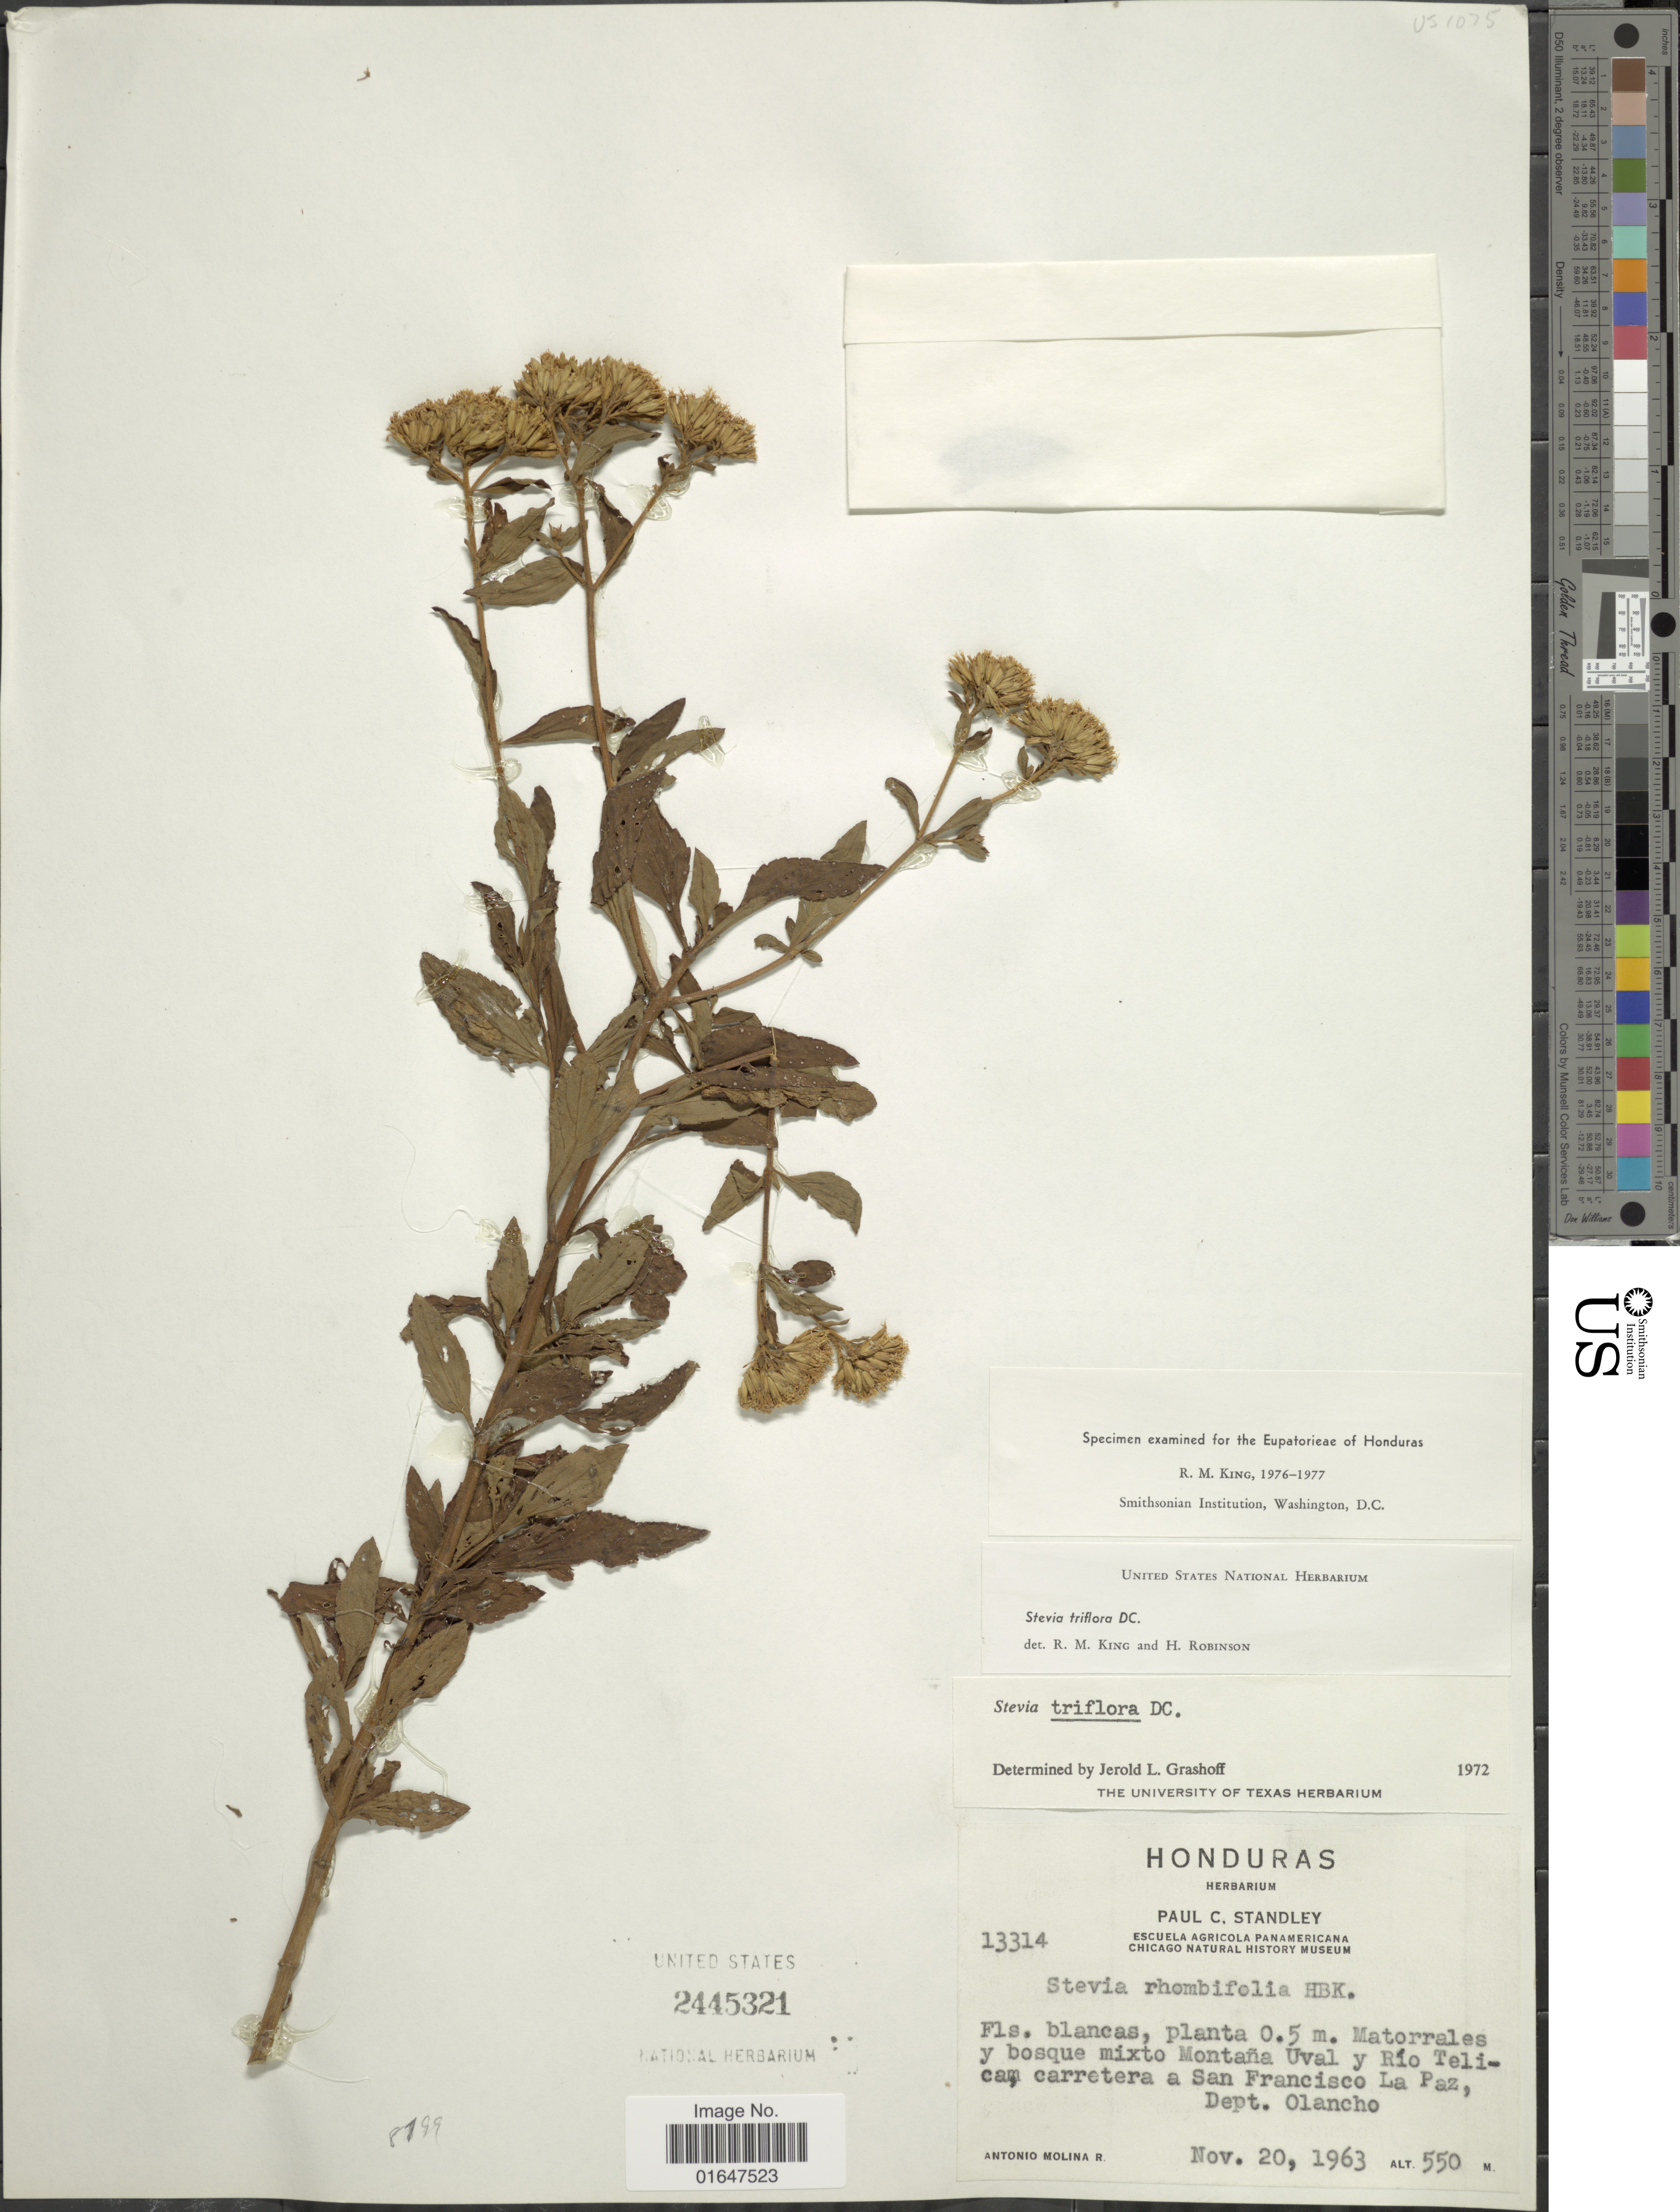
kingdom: Plantae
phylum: Tracheophyta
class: Magnoliopsida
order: Asterales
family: Asteraceae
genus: Stevia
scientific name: Stevia triflora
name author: DC.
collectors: A. Molina R.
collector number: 13314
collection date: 1963-11-20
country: Honduras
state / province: Olancho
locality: Matorrales y bosque mixto Montana Uval y Rio Telicam carretera a San Francisco La Paz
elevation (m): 550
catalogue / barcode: US 2445321